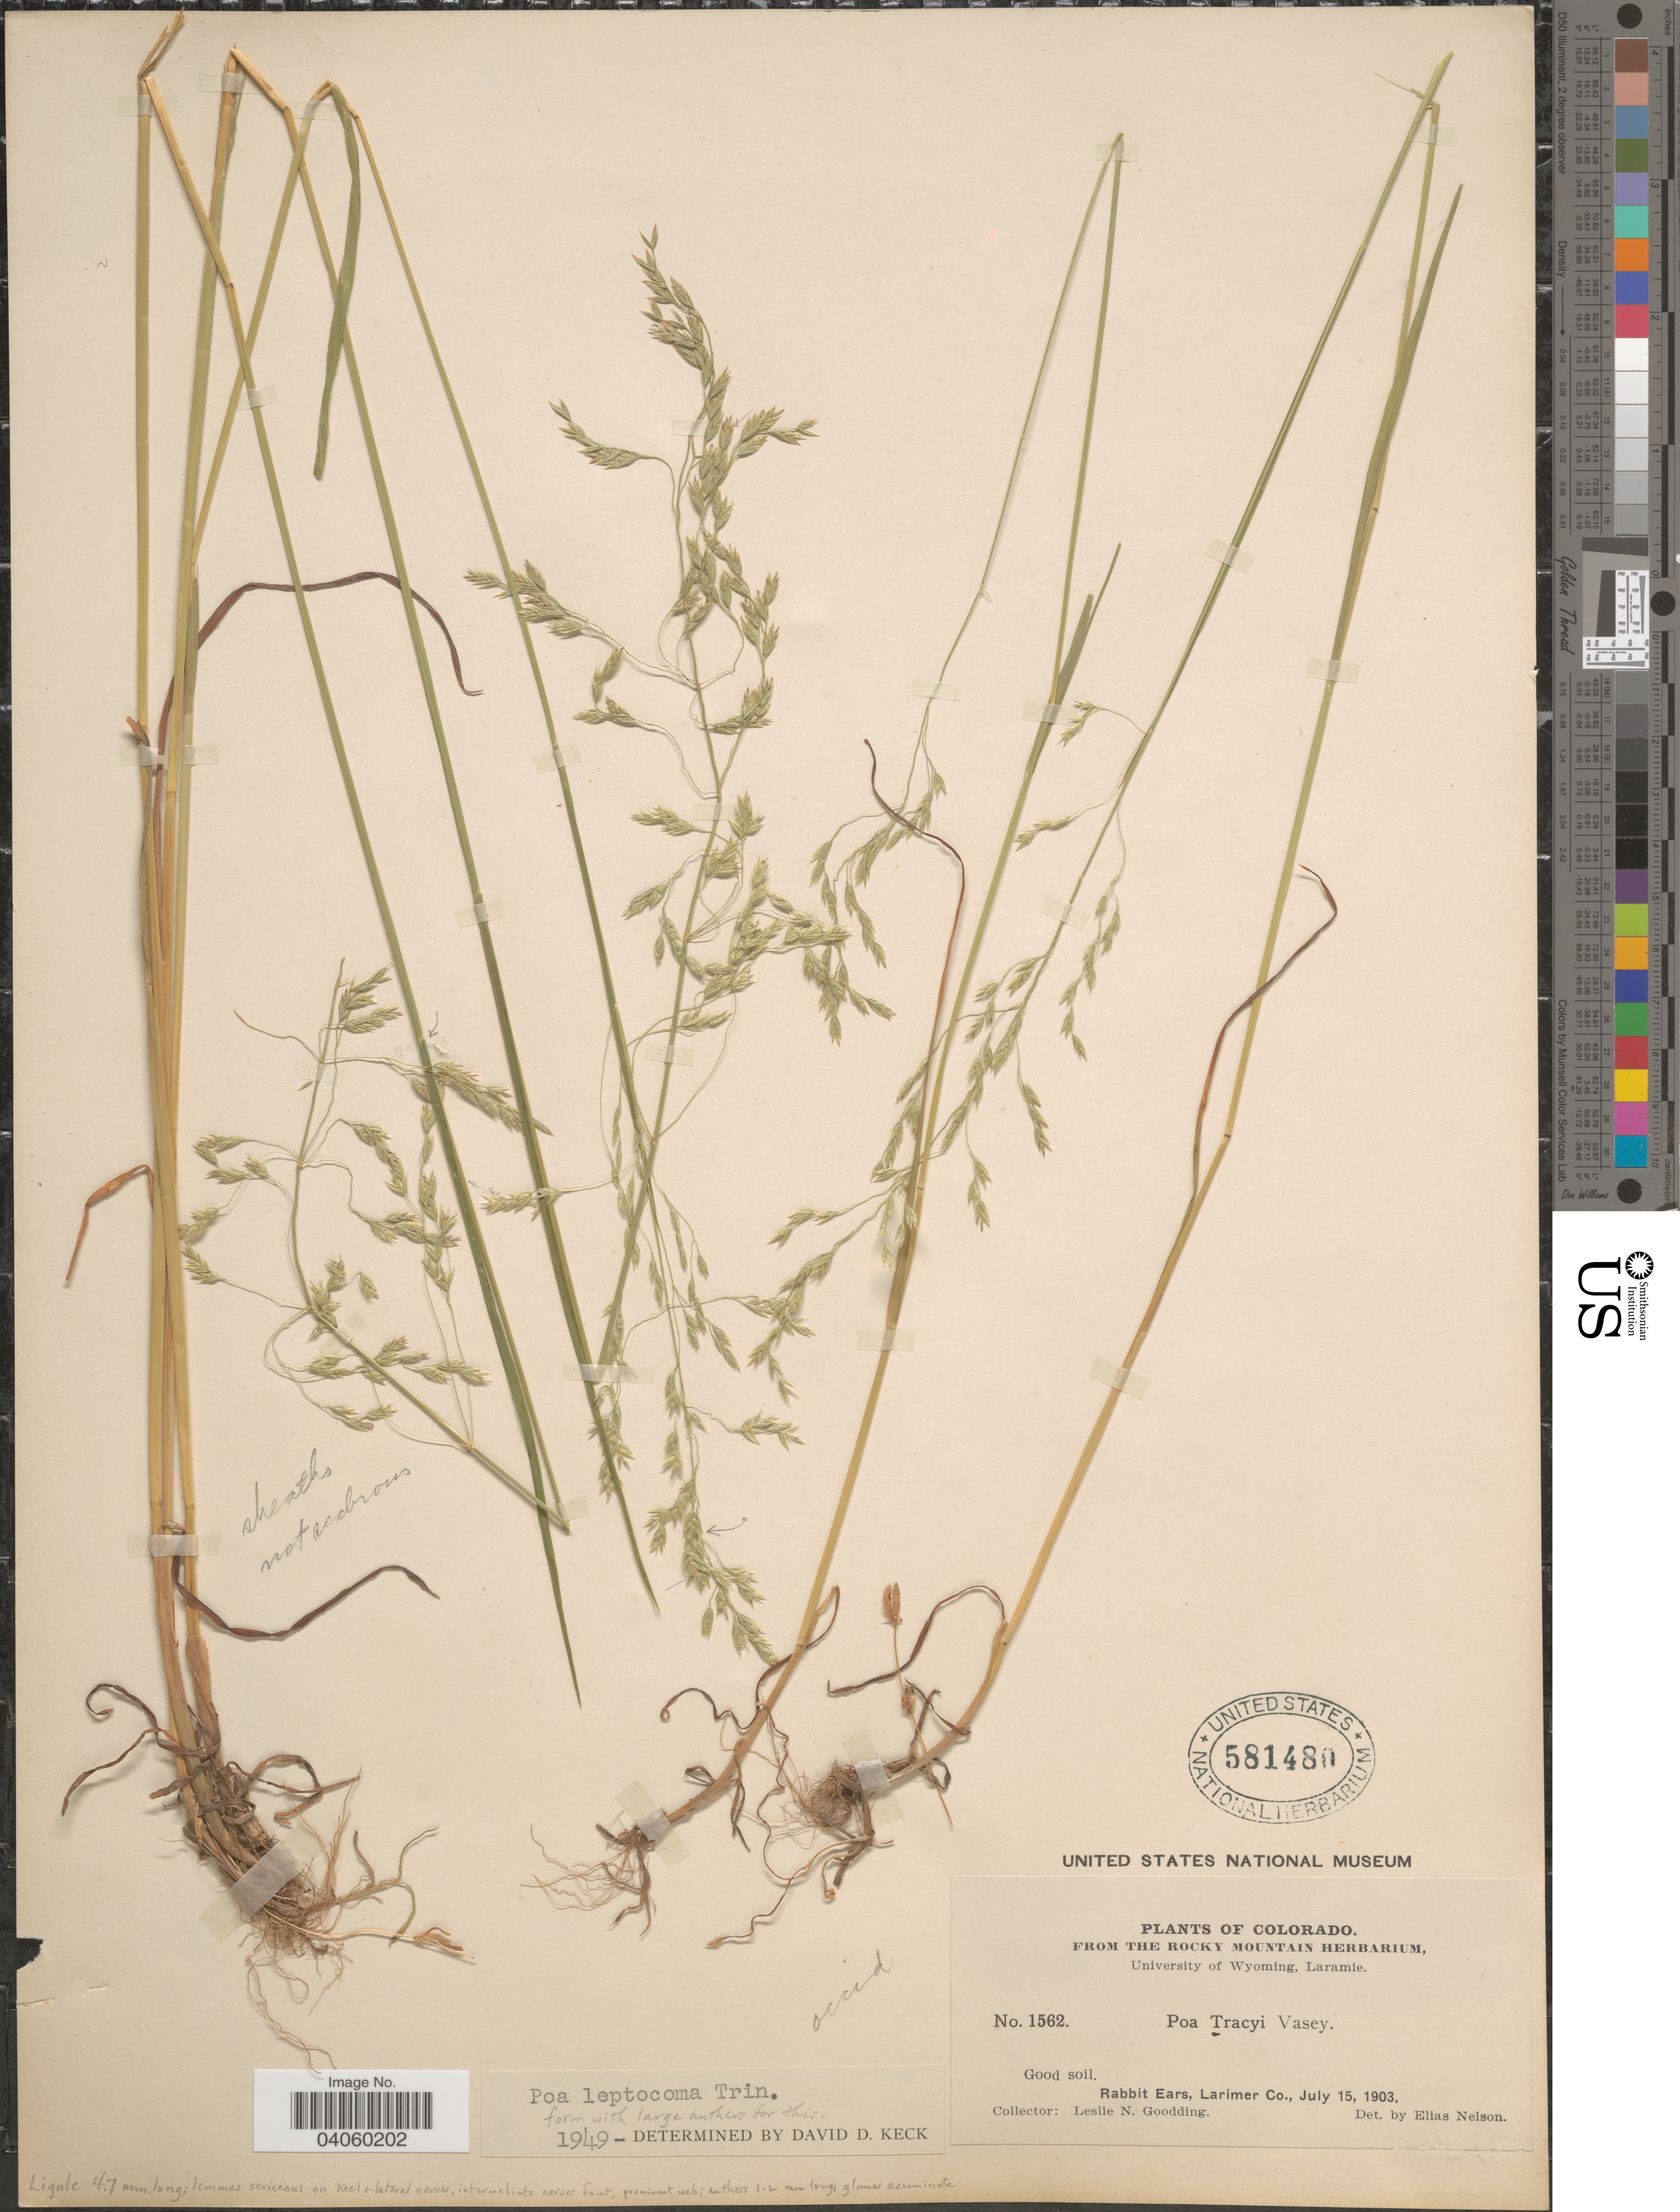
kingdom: Plantae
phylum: Tracheophyta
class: Liliopsida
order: Poales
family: Poaceae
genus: Poa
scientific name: Poa leptocoma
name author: Trin.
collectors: L. N. Goodding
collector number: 1562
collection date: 1903-07-15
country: United States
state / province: Colorado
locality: Rabbit Ears, Larimer Co.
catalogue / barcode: US 581480